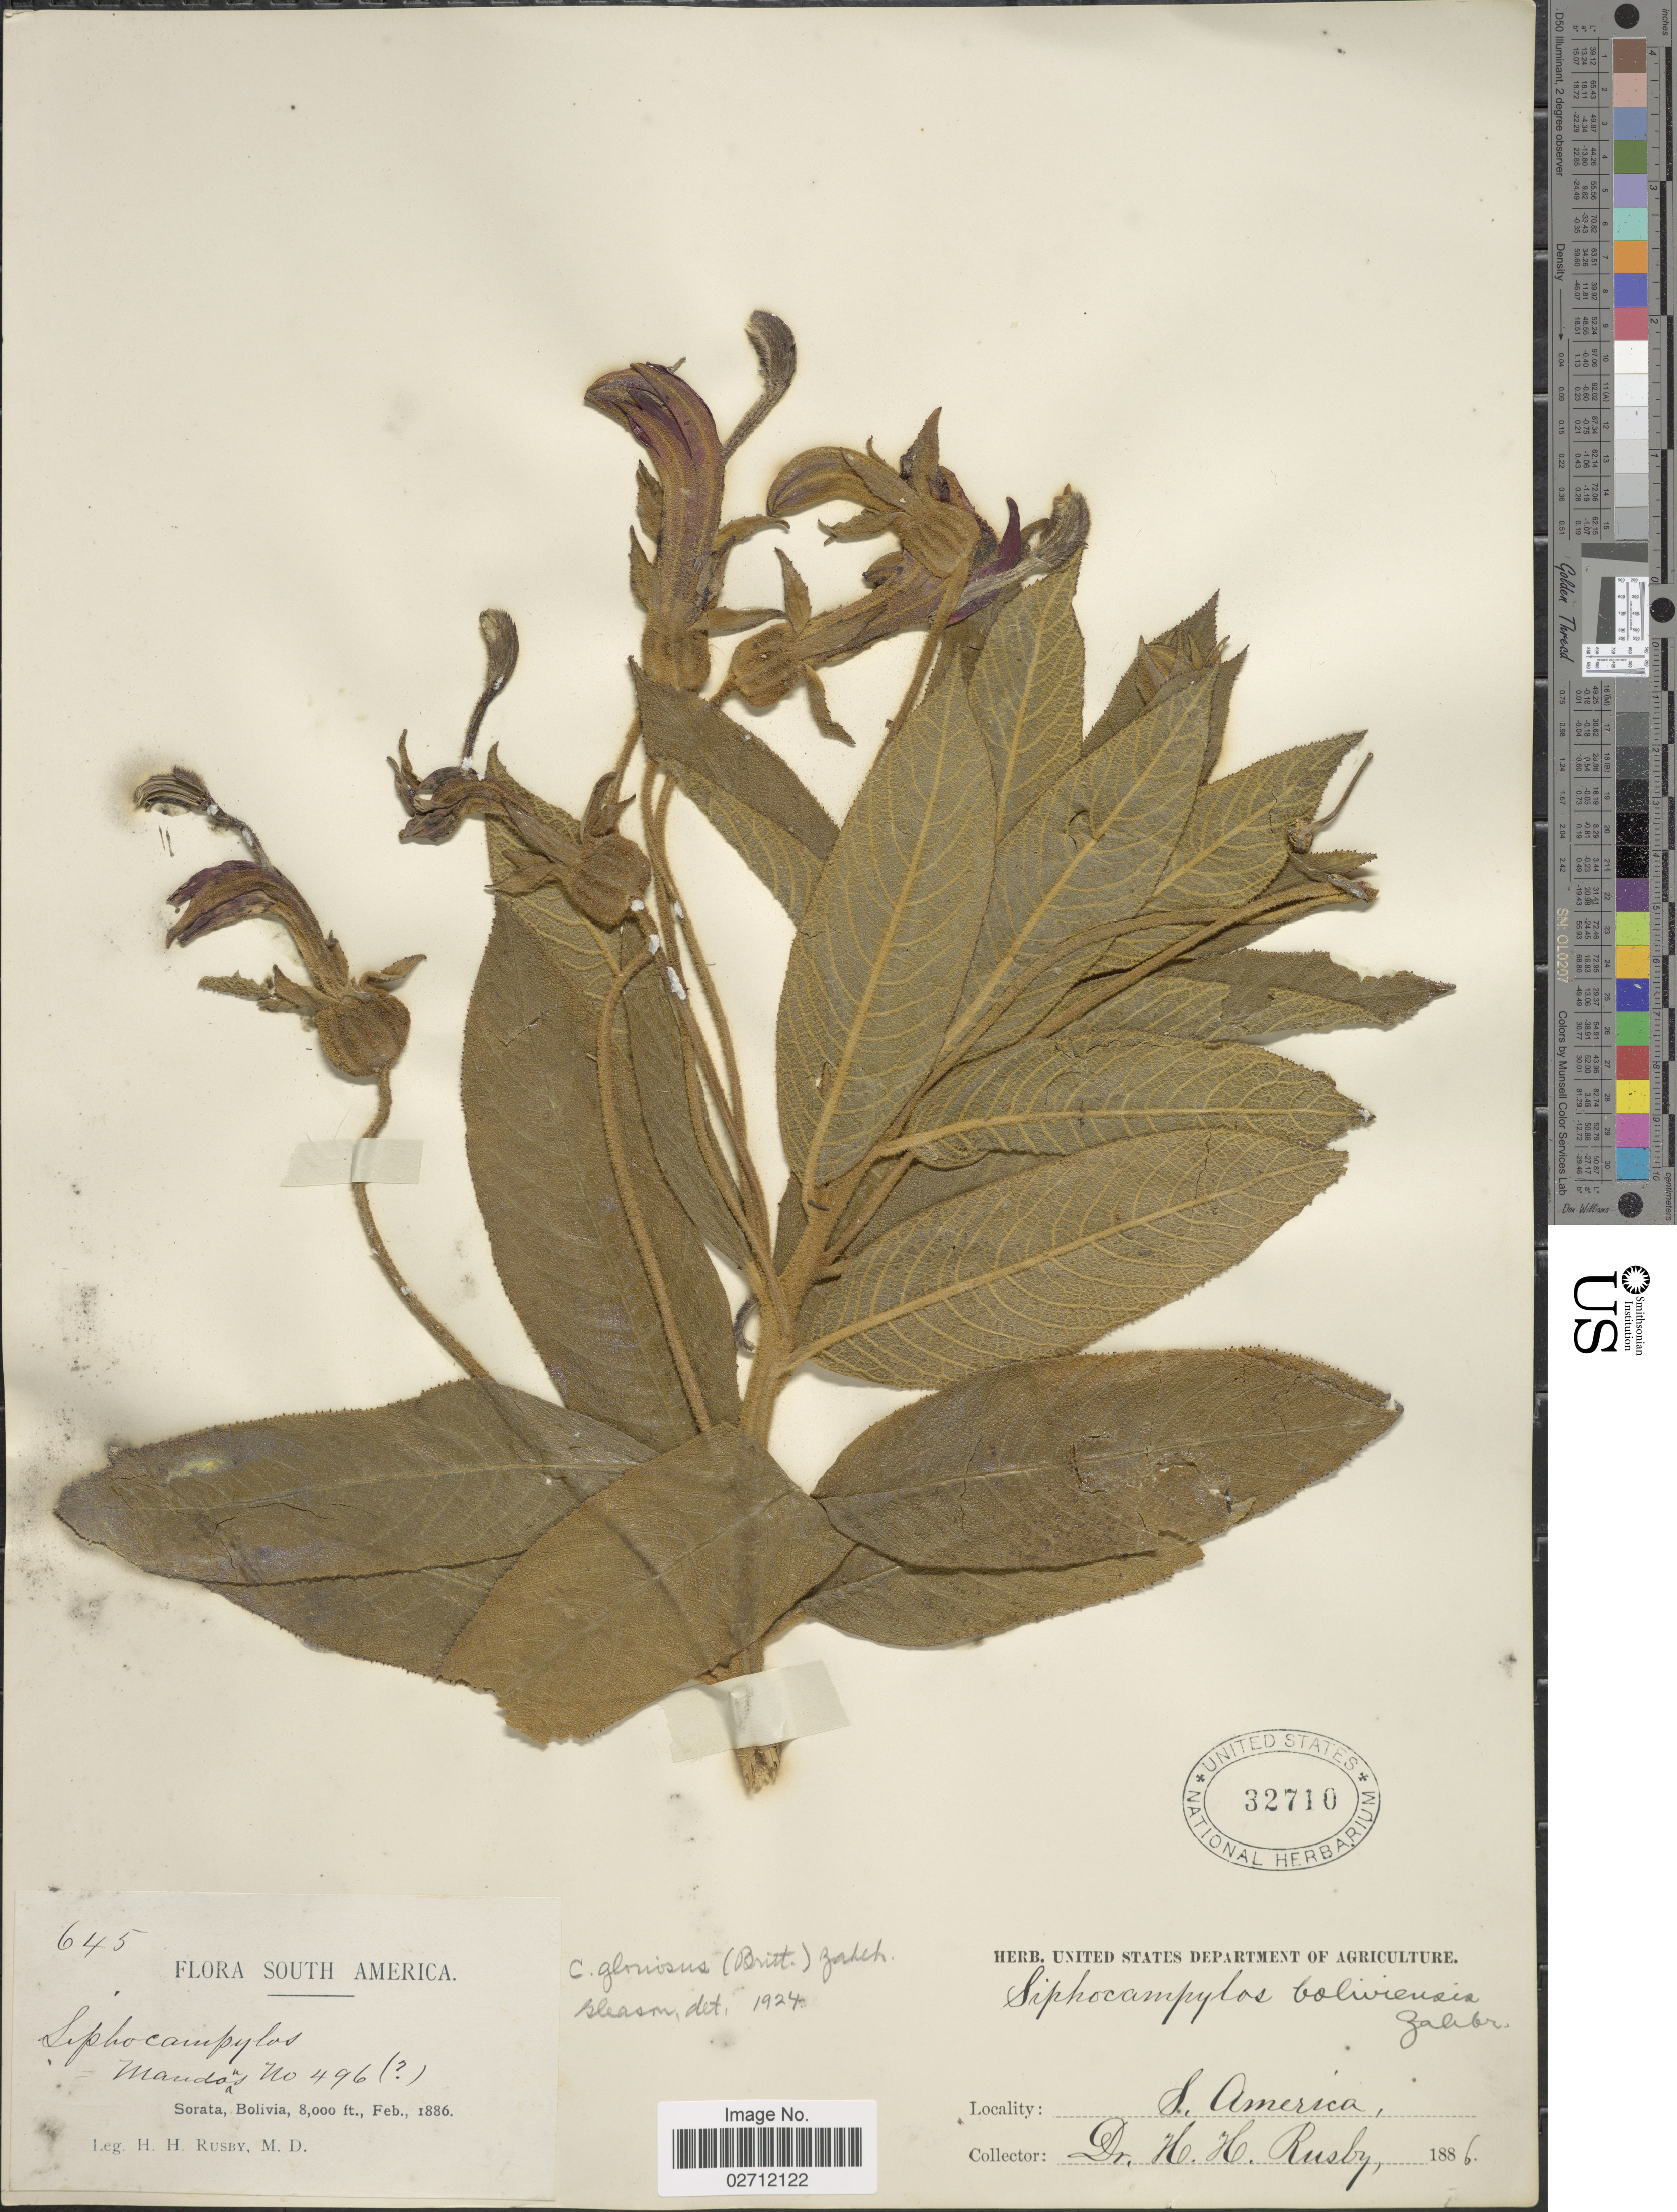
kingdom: Plantae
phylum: Tracheophyta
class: Magnoliopsida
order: Asterales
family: Campanulaceae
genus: Centropogon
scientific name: Centropogon gloriosus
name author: (Britton) Zahlbr.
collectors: H. H. Rusby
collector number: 645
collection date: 1886-02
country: Bolivia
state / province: La Páz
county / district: Larecaja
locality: Sorata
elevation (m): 2438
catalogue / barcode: US 32710